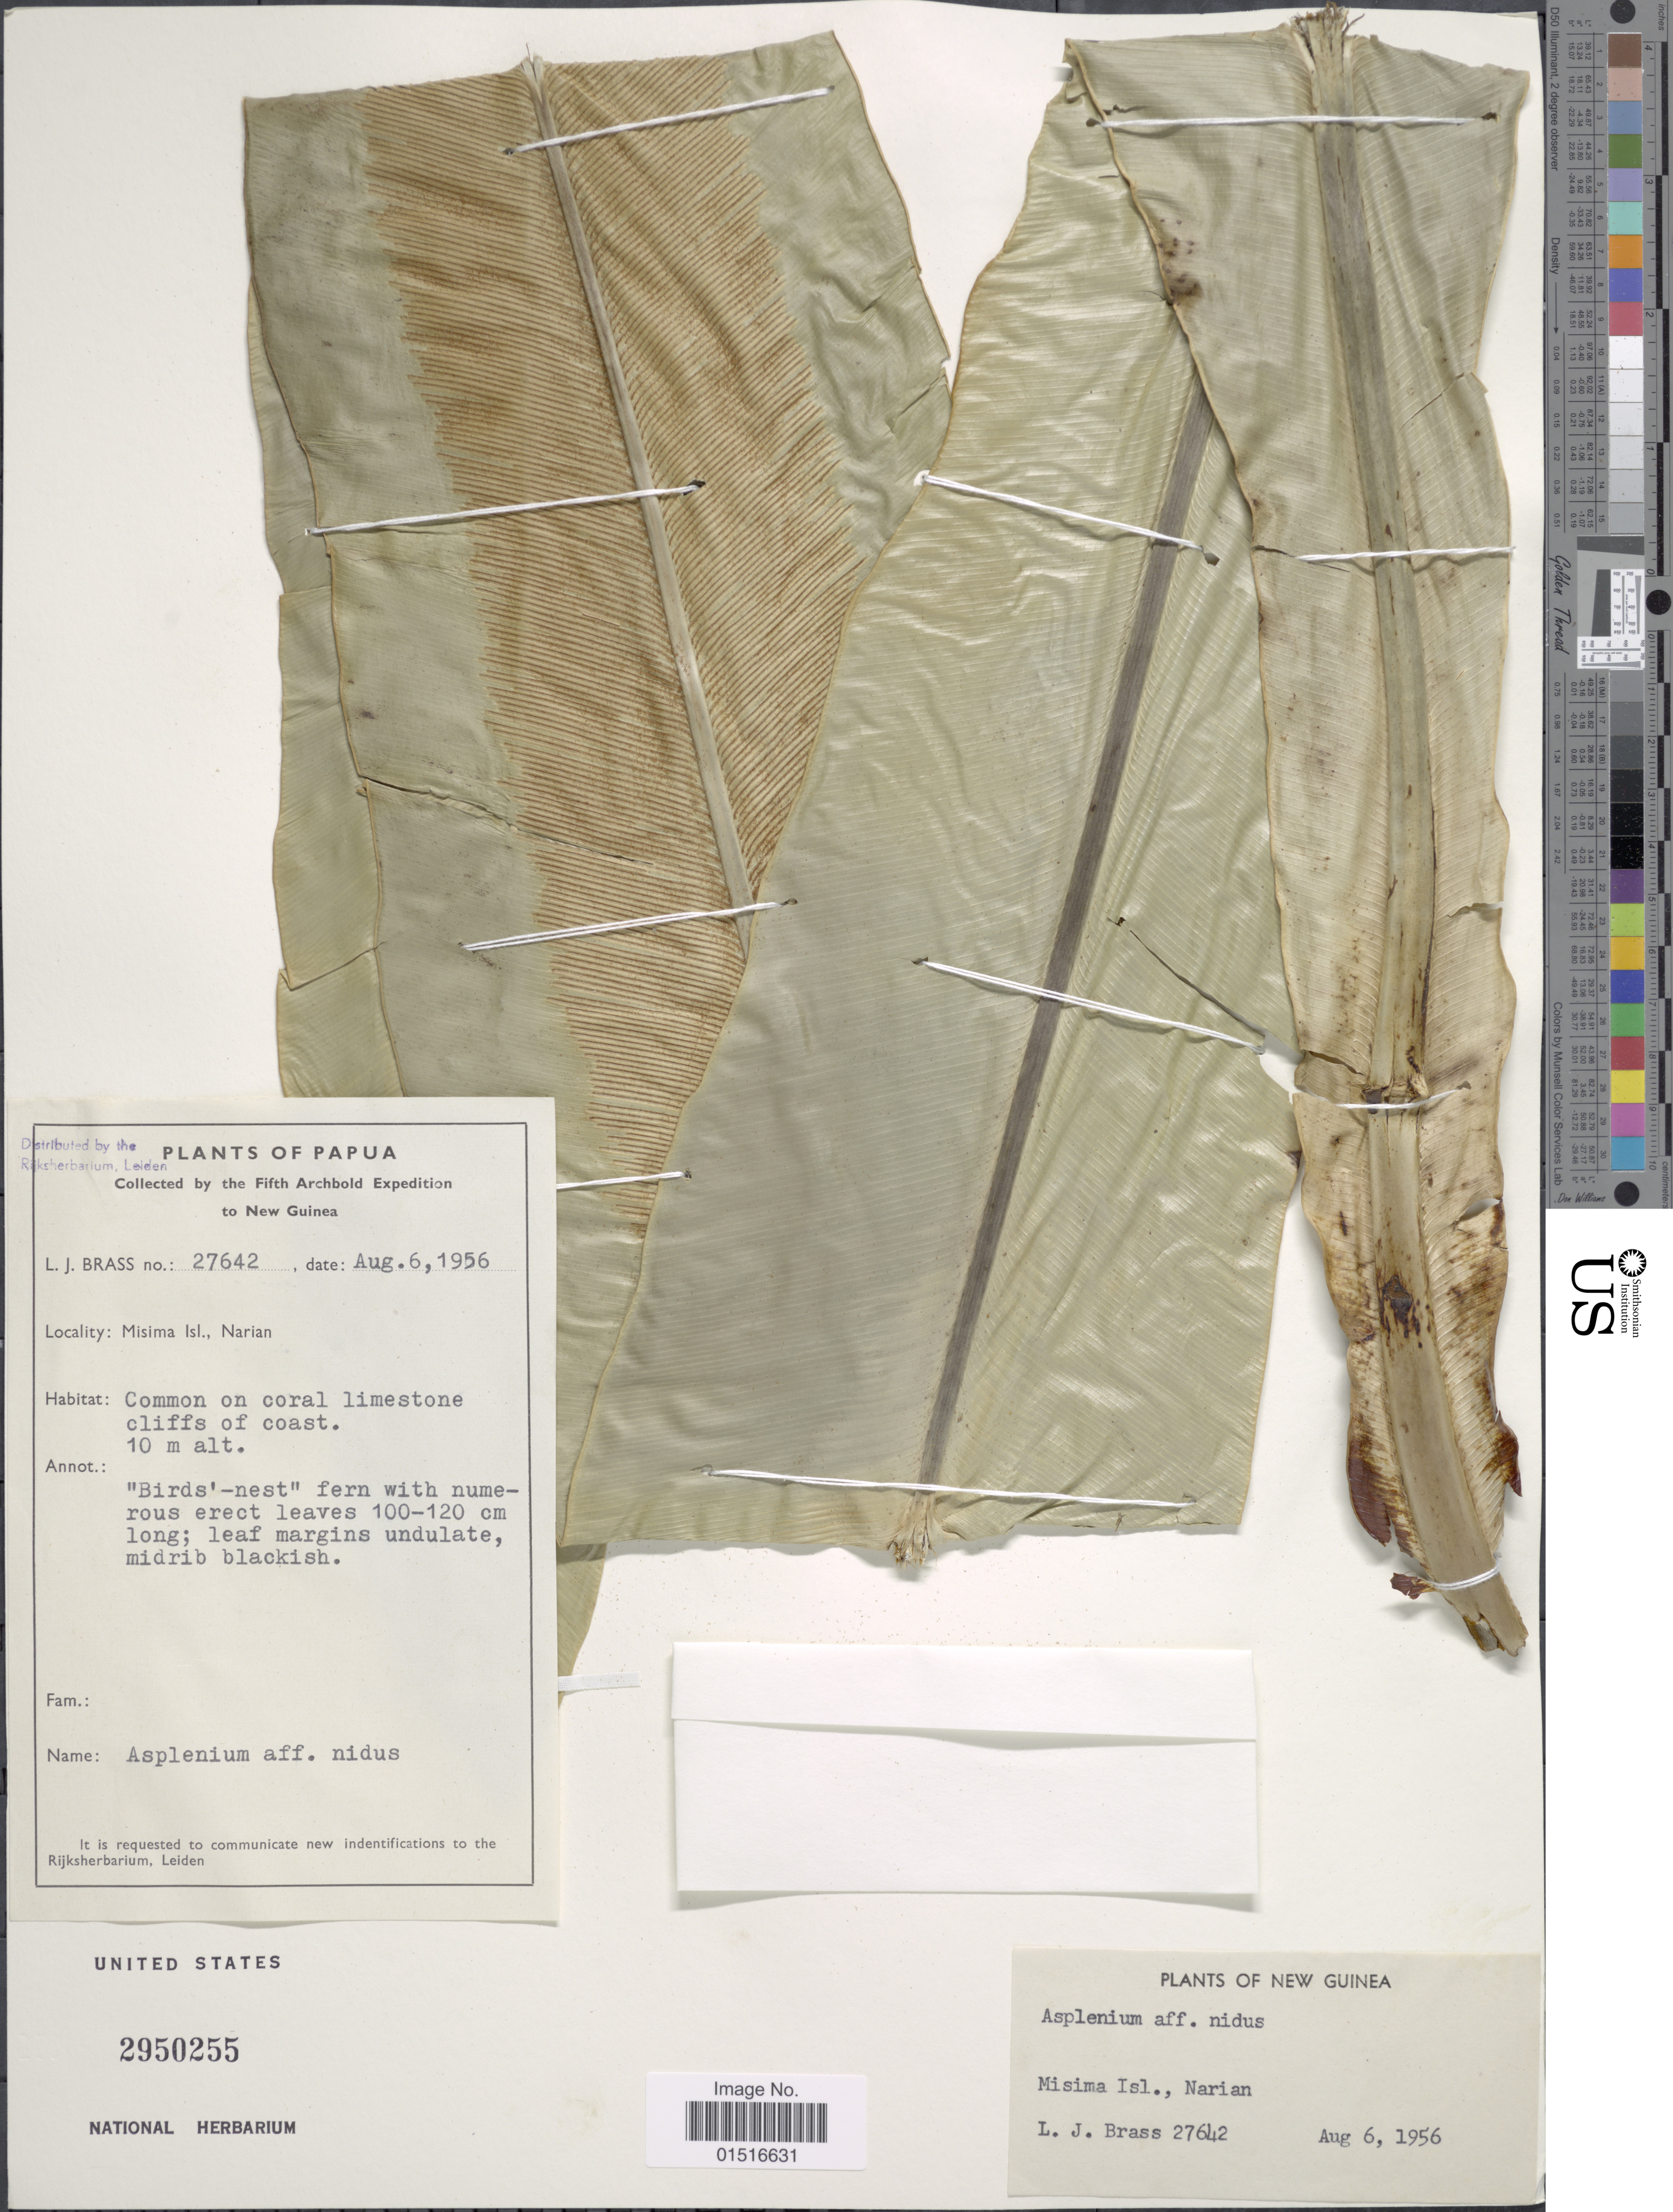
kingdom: Plantae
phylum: Tracheophyta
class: Polypodiopsida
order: Polypodiales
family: Aspleniaceae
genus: Asplenium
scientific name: Asplenium nidus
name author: L.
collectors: L. J. Brass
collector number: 27642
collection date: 1956-08-06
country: Papua New Guinea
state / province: Milne Bay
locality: New Guinea, Misima Isl., Narian, Papua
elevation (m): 10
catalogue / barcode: US 2950255